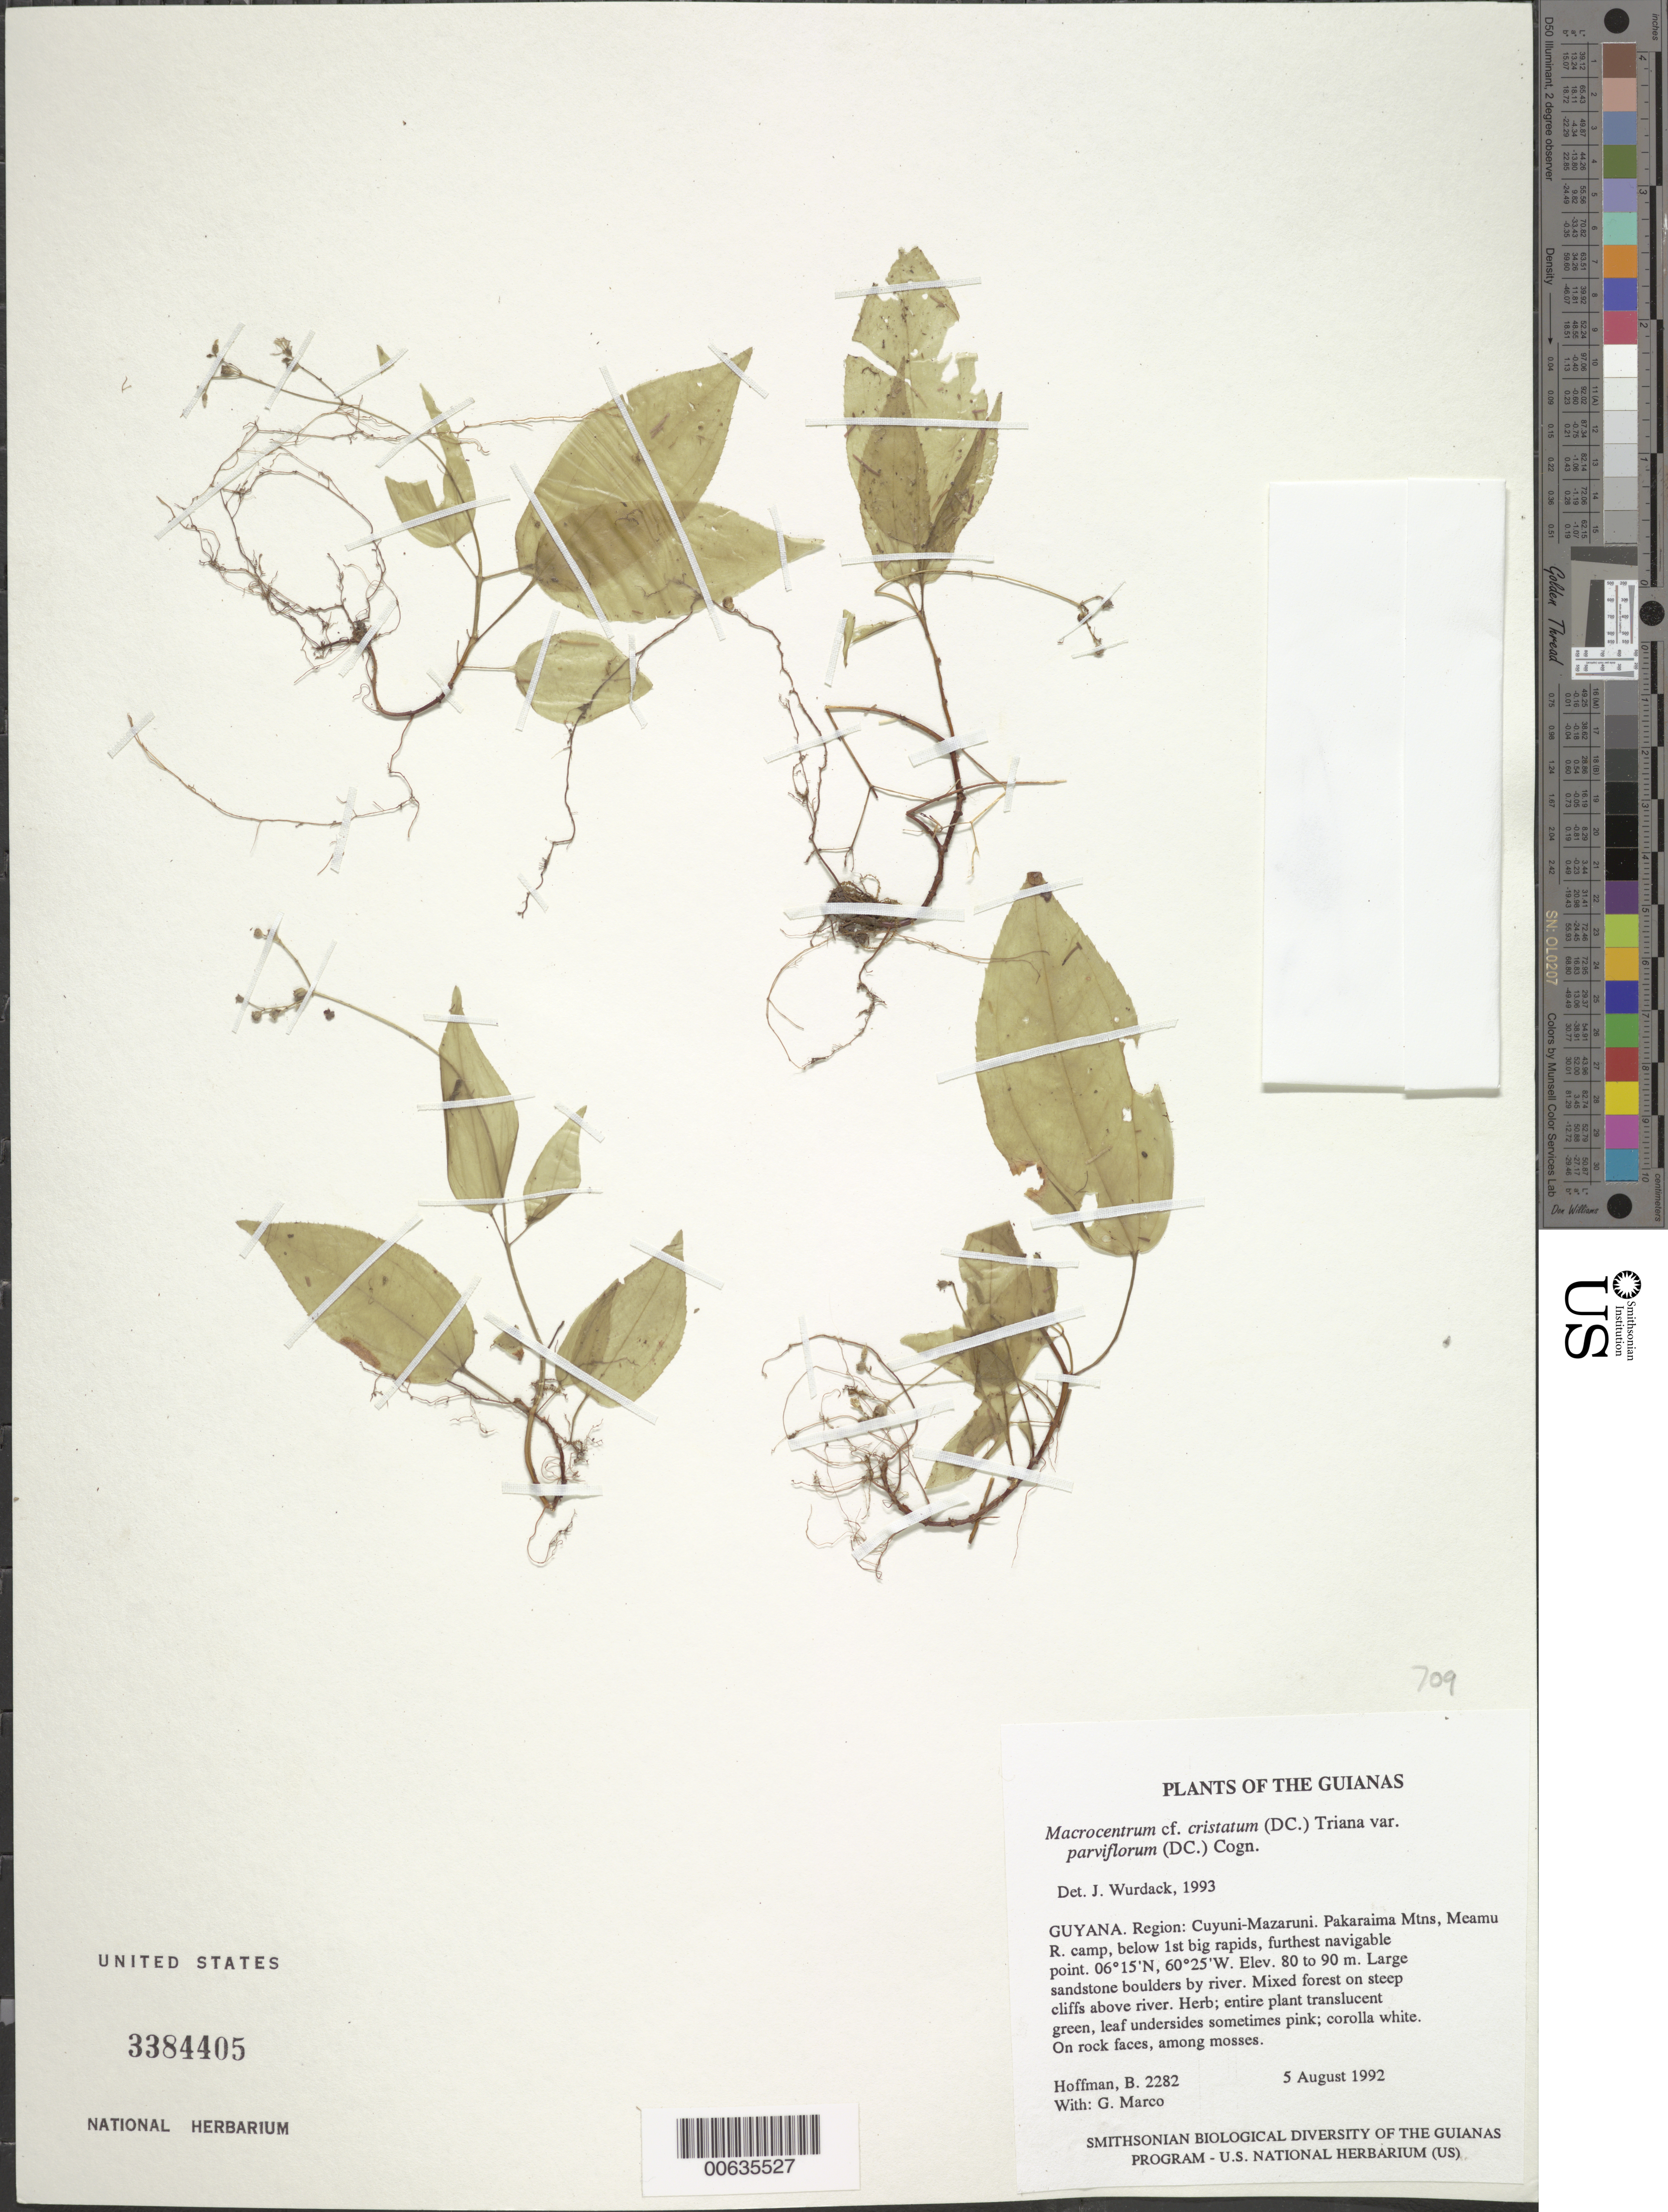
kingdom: Plantae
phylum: Tracheophyta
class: Magnoliopsida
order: Myrtales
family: Melastomataceae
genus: Macrocentrum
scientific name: Macrocentrum cristatum var. parviflorum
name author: (DC.) Cogn.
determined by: Wurdack, John J., (US), US (UNITED STATES)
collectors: B. Hoffman & G. Marco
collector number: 2282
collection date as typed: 5 August 1992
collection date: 1992-08-05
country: Guyana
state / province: Cuyuni-Mazaruni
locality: Pakaraima Mountains, Meamu River camp, below 1st big rapids, furthest navigable point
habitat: Large sandstone boulders by river. Mixed forest on steep cliffs above river; mixed herb, bryophyte, pteridophyte community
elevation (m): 80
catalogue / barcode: US 3384405